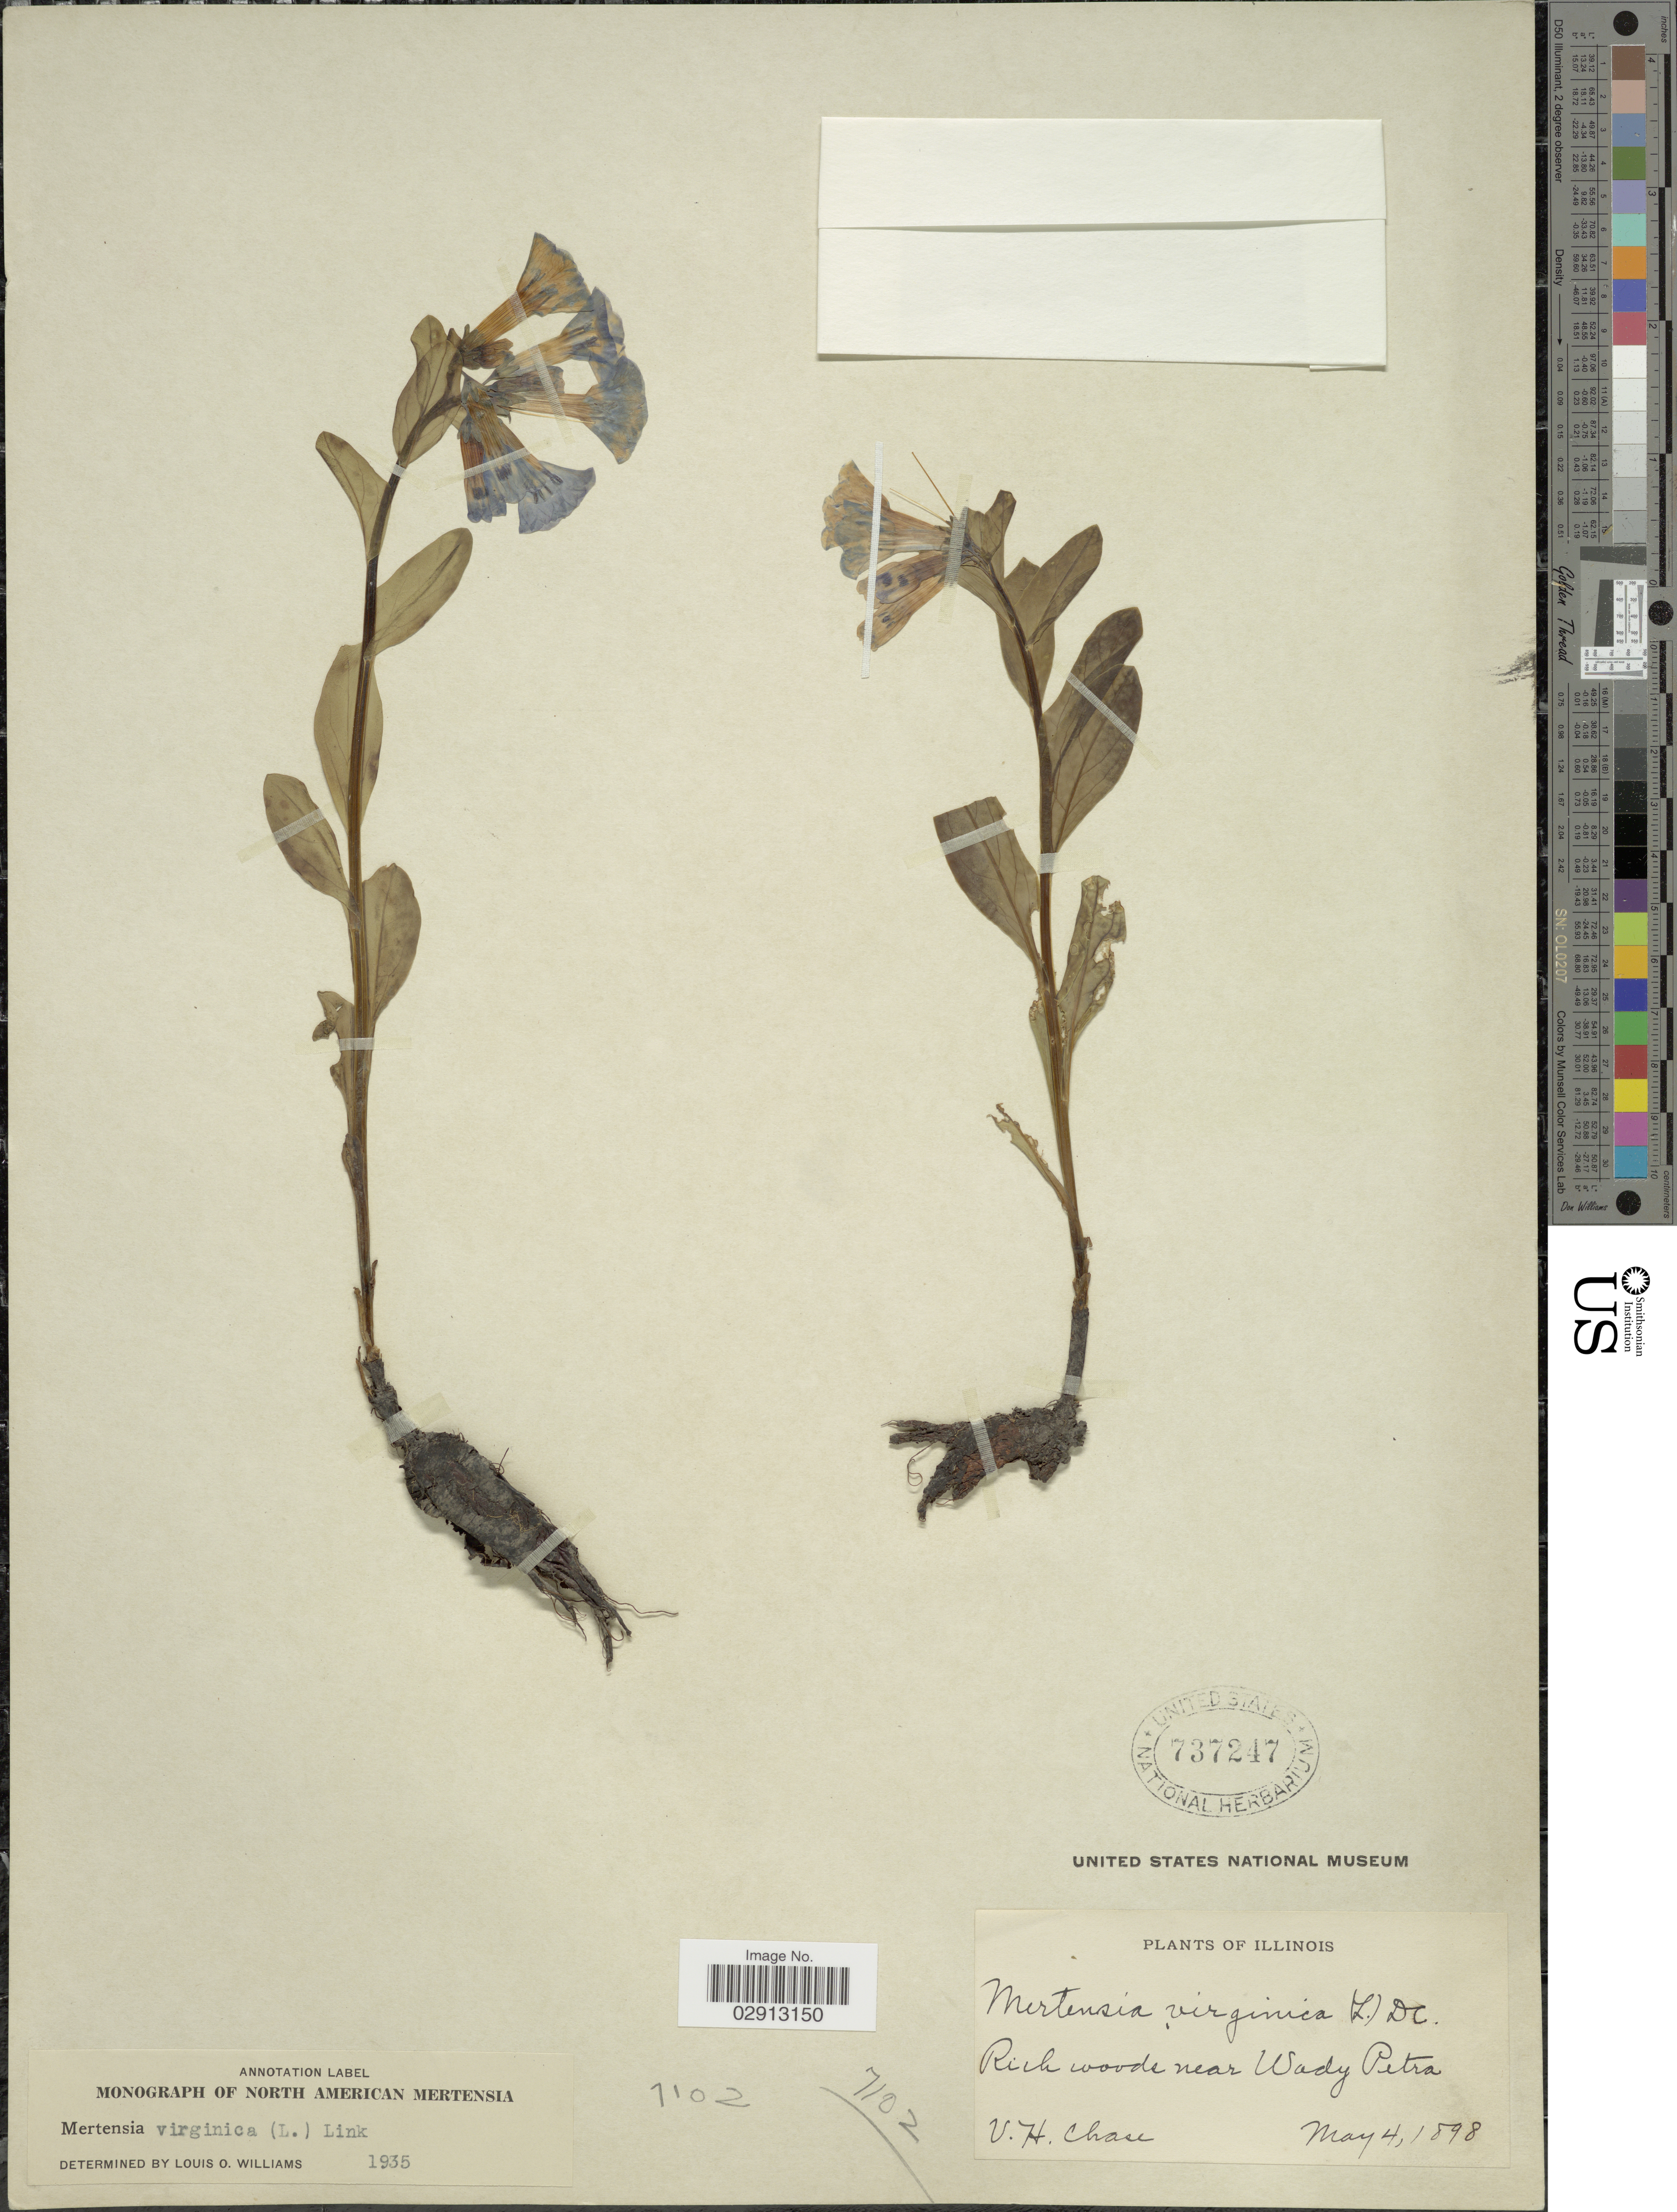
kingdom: Plantae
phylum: Tracheophyta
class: Magnoliopsida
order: Boraginales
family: Boraginaceae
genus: Mertensia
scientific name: Mertensia virginica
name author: (L.) Pers. ex Link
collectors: V. H. Chase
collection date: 1898-05-04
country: United States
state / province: Illinois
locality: Rich woods near Wady Petra.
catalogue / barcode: US 737247